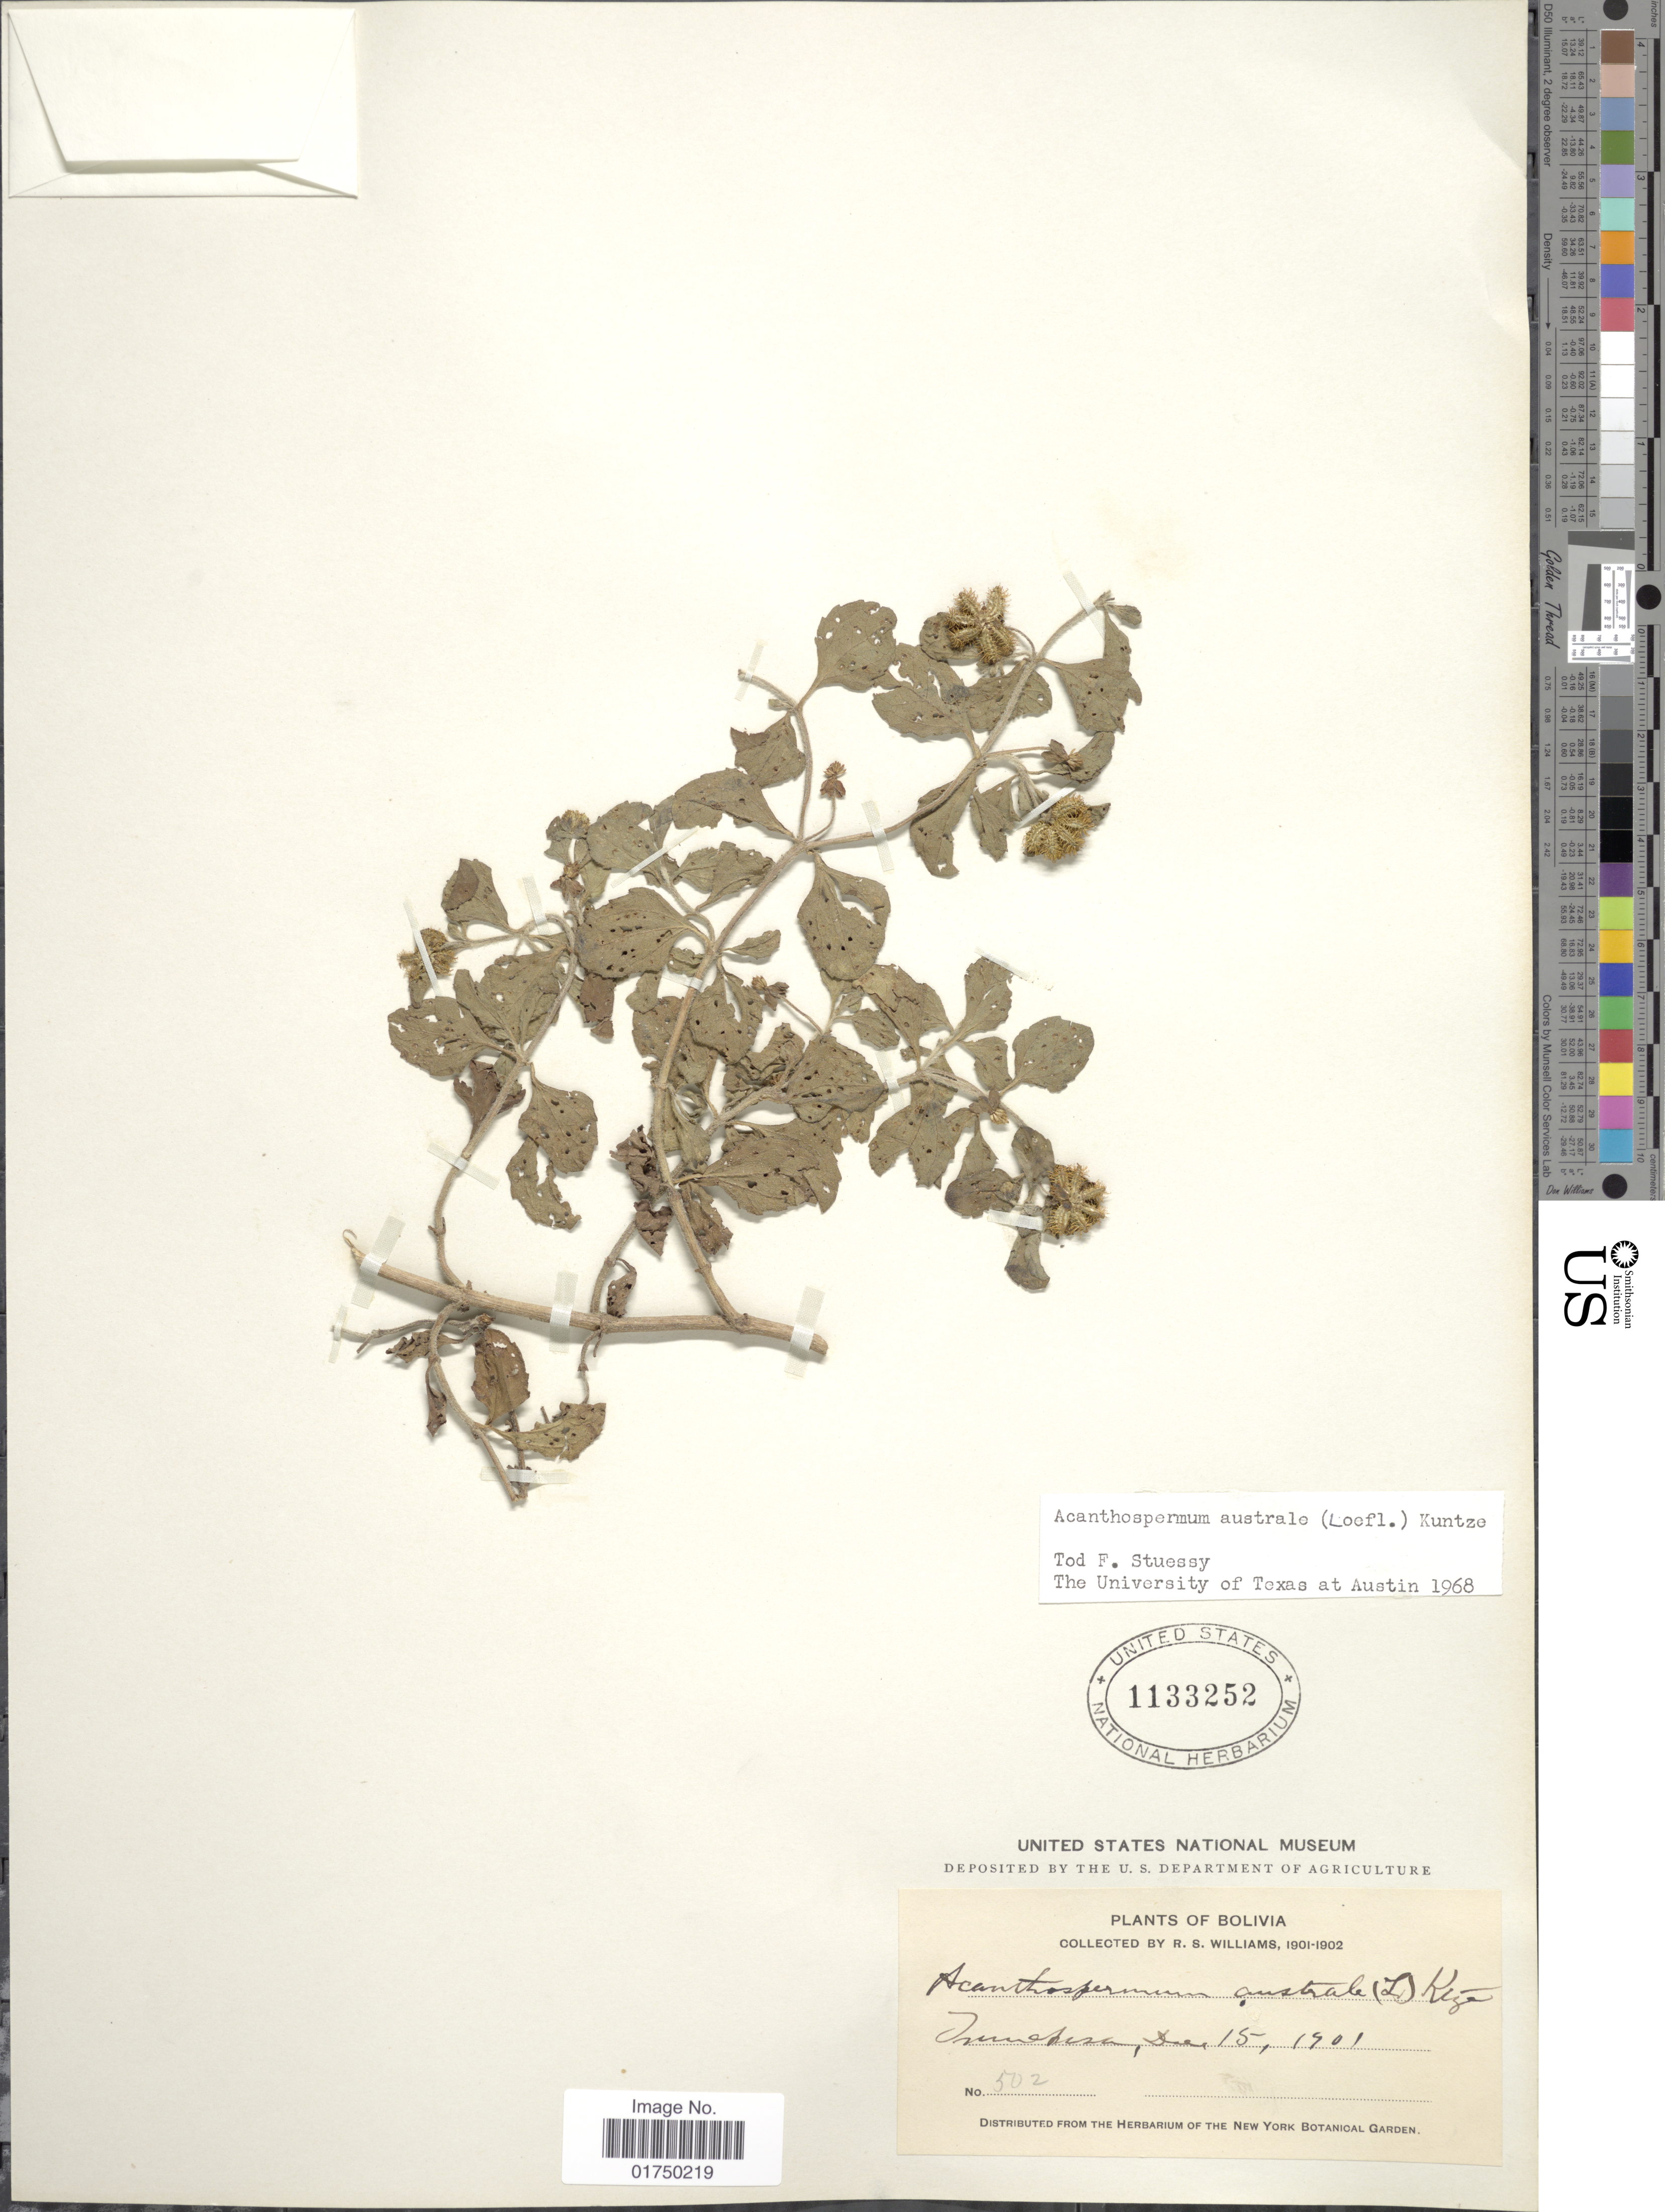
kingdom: Plantae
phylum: Tracheophyta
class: Magnoliopsida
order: Asterales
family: Asteraceae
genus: Acanthospermum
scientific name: Acanthospermum australe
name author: (Loefl.) Kuntze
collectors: R. S. Williams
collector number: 502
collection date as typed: Dec. 15, 1901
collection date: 1901-12-15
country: Bolivia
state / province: La Paz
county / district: Iturralde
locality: Tumupasa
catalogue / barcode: US 1133252